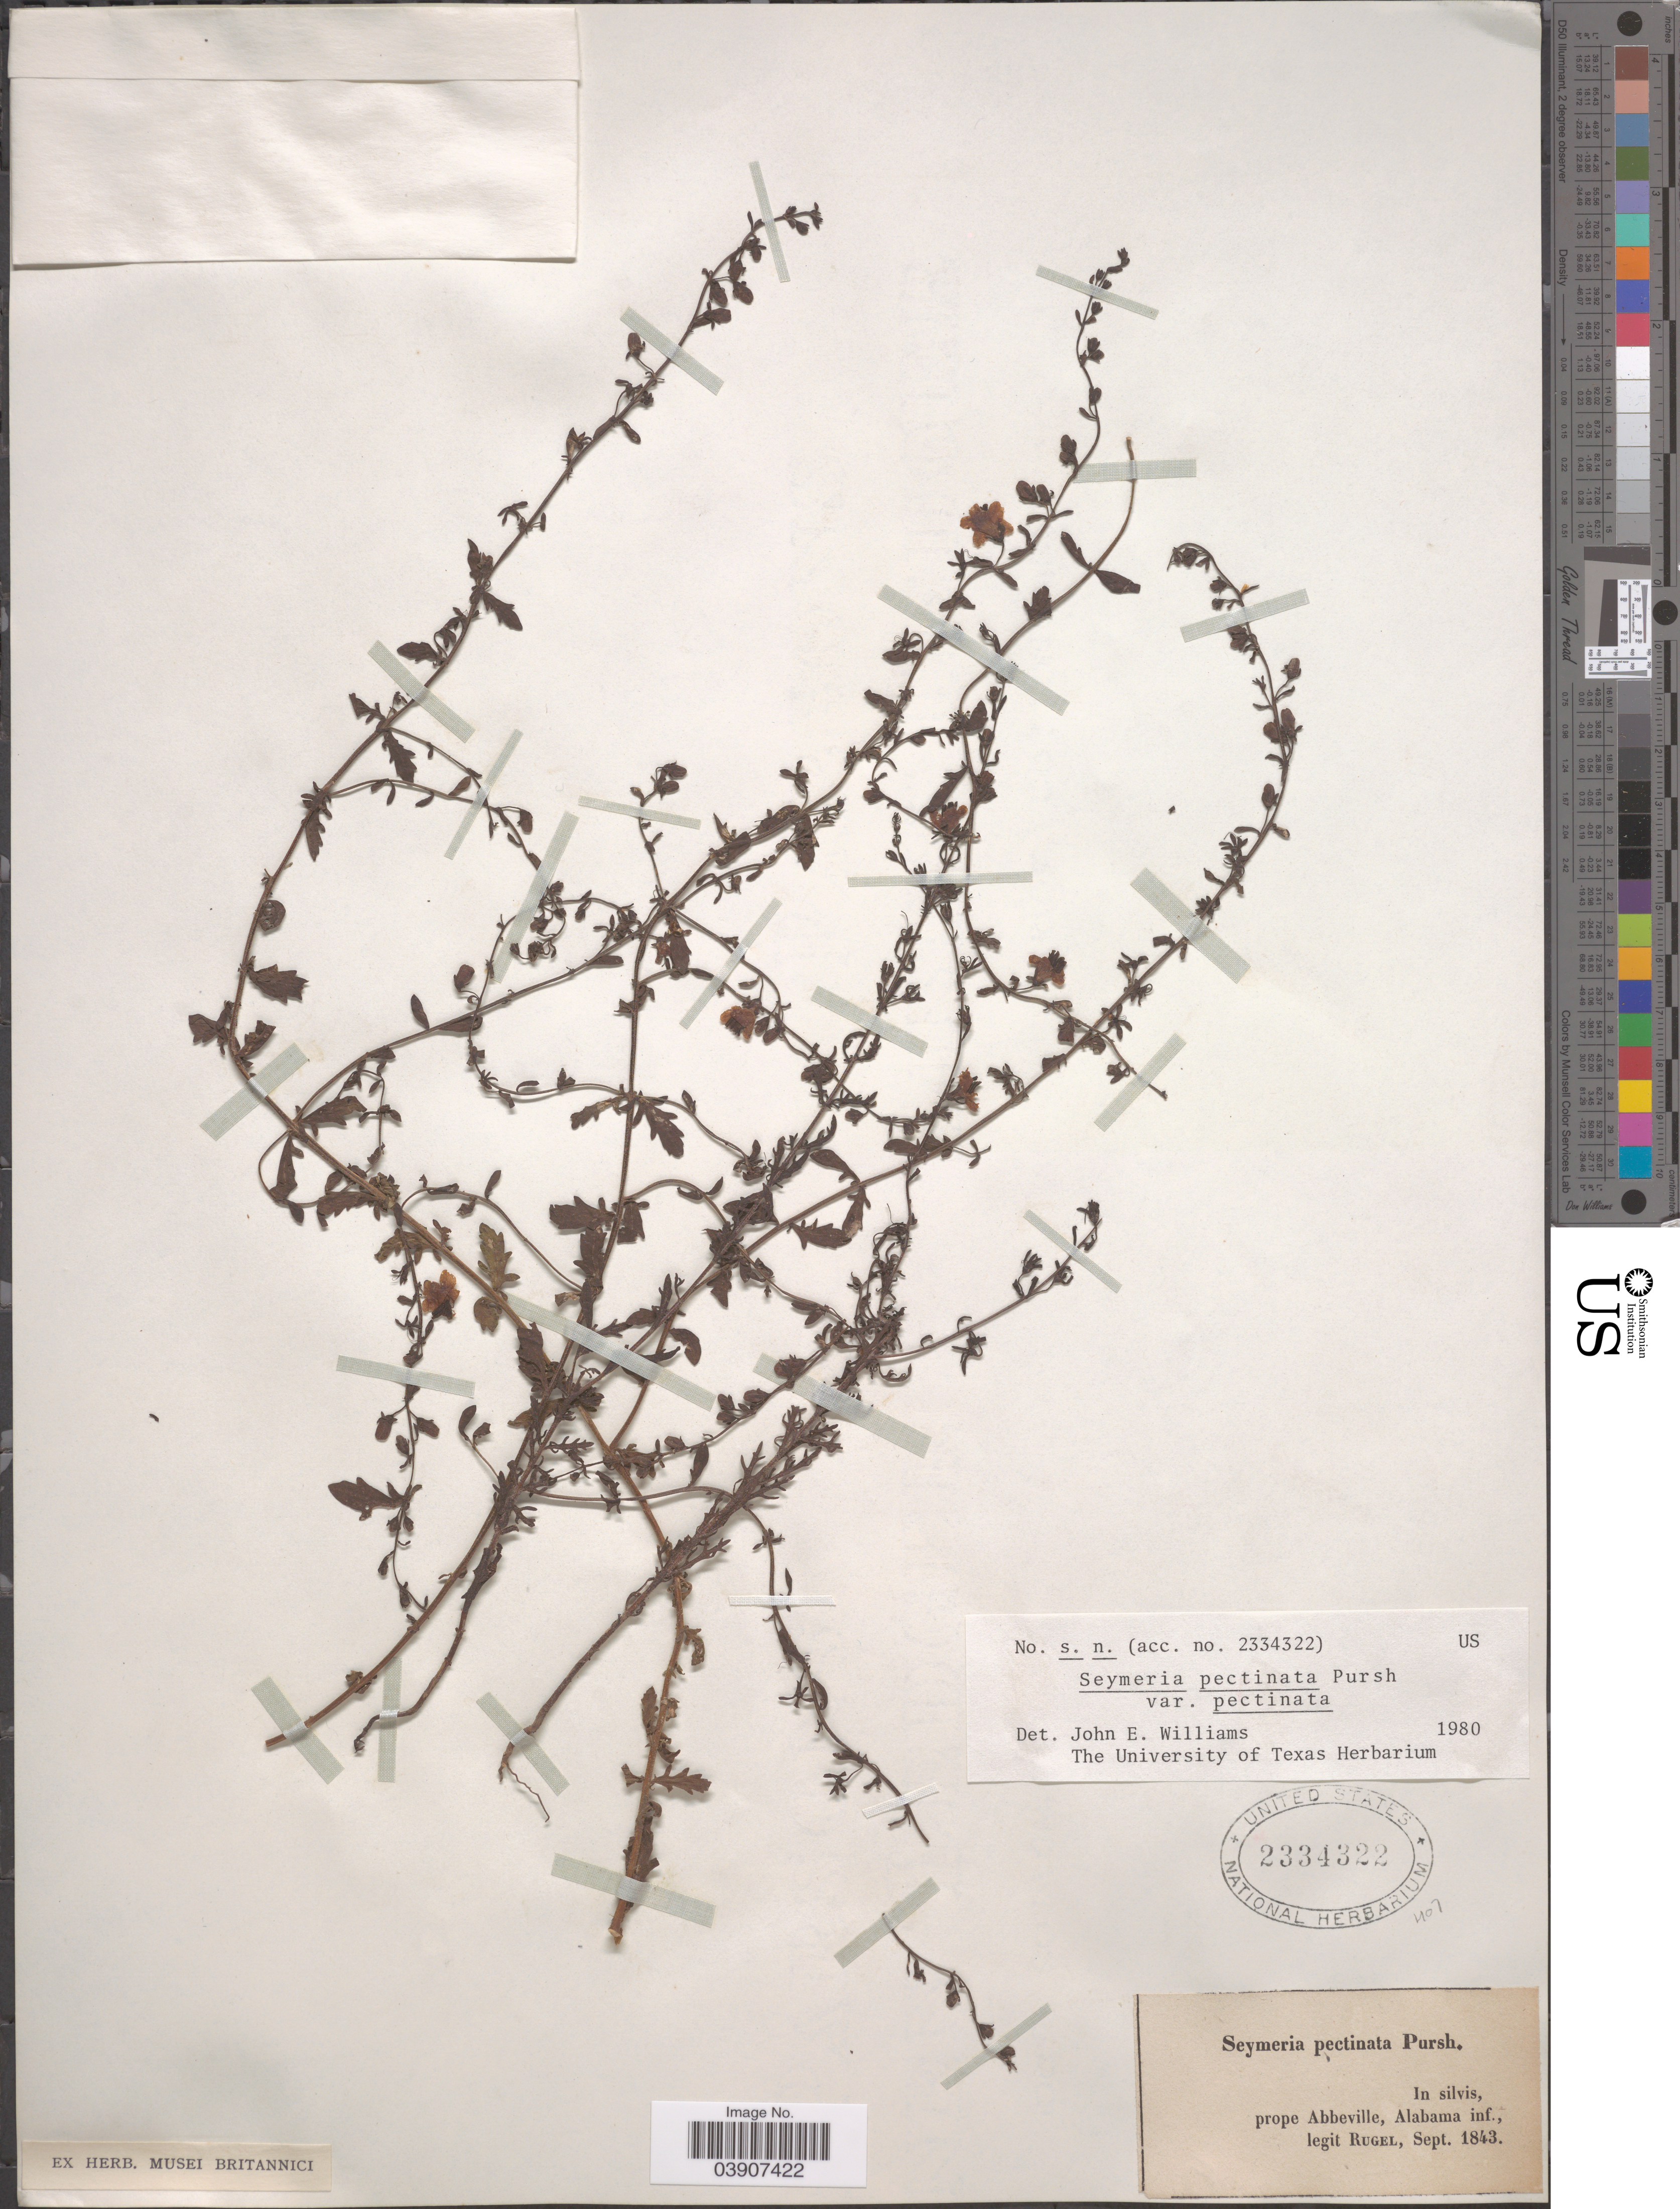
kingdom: Plantae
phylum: Tracheophyta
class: Magnoliopsida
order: Lamiales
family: Orobanchaceae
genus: Seymeria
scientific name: Seymeria pectinata var. pectinata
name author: Pursh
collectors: Rugel, --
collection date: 1843-09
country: United States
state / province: Alabama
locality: Prope Abbeville.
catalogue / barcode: US 2334322